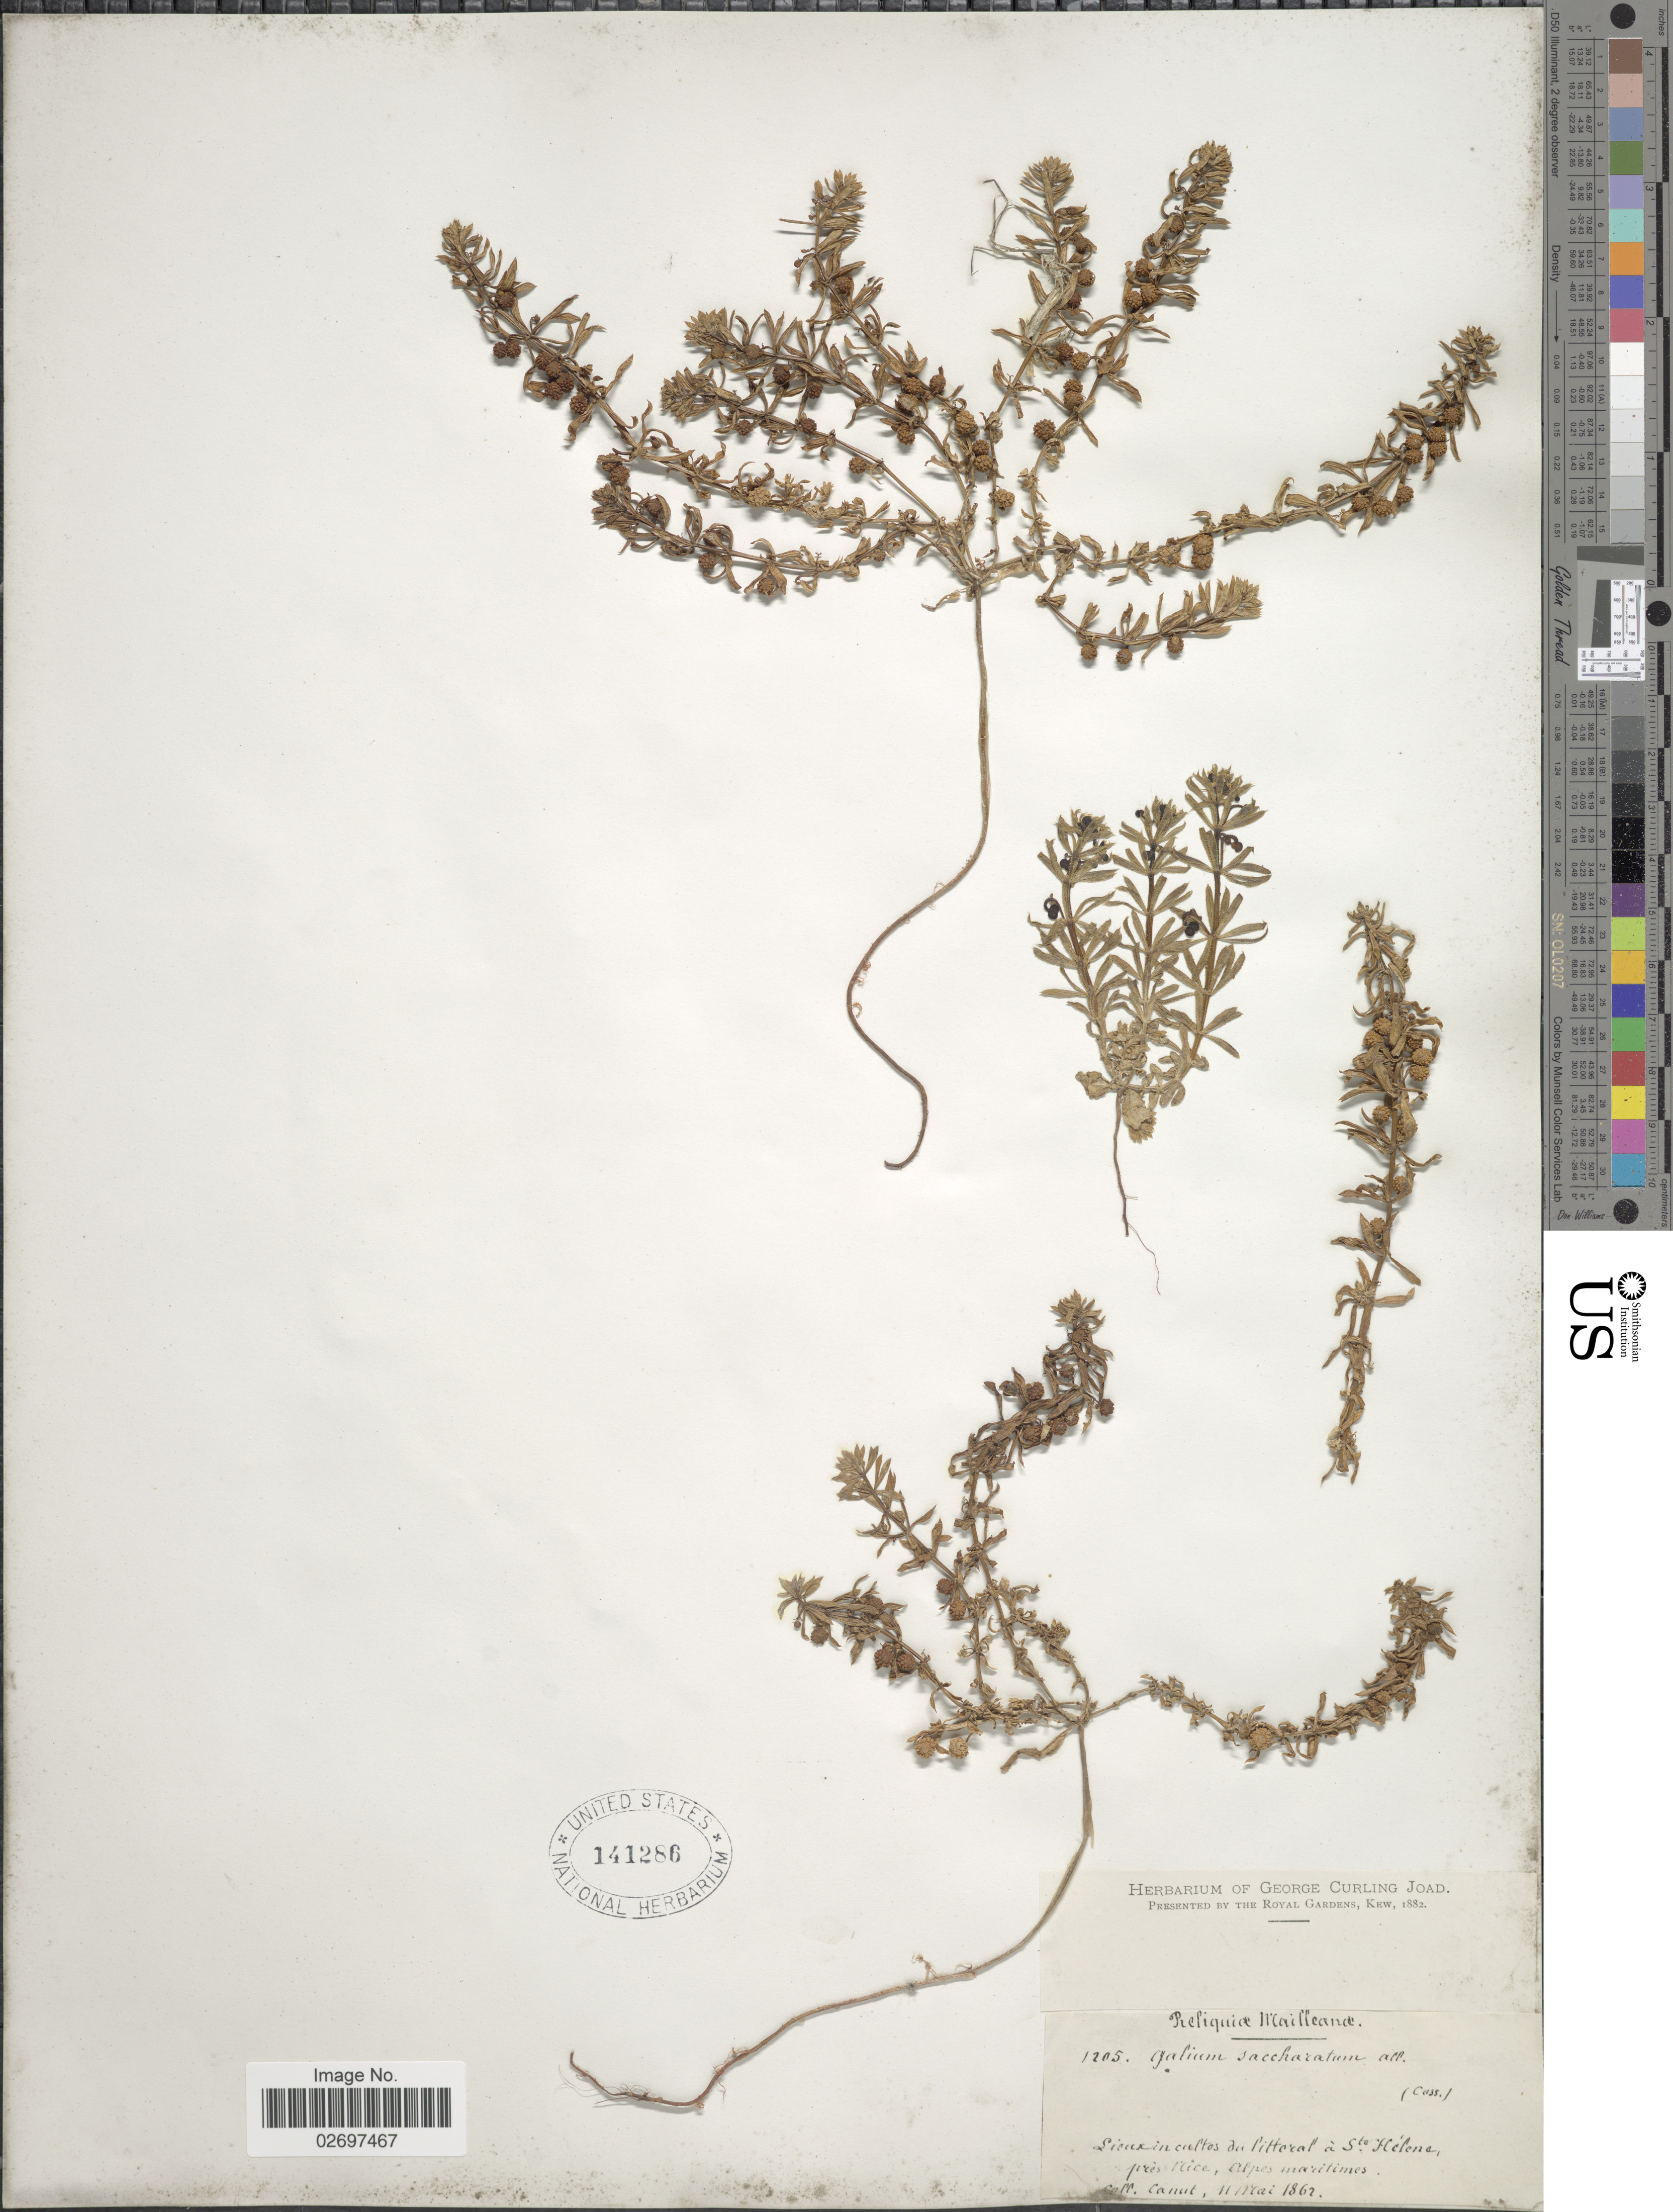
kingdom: Plantae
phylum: Tracheophyta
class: Magnoliopsida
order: Gentianales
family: Rubiaceae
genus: Galium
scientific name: Galium saccharatum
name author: All.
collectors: Canut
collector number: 1205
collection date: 1862-05-11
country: France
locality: Lieux incultos du littoral a Sta Helena, pres Mice, alpes maritimes [interpreted]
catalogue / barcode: US 141286